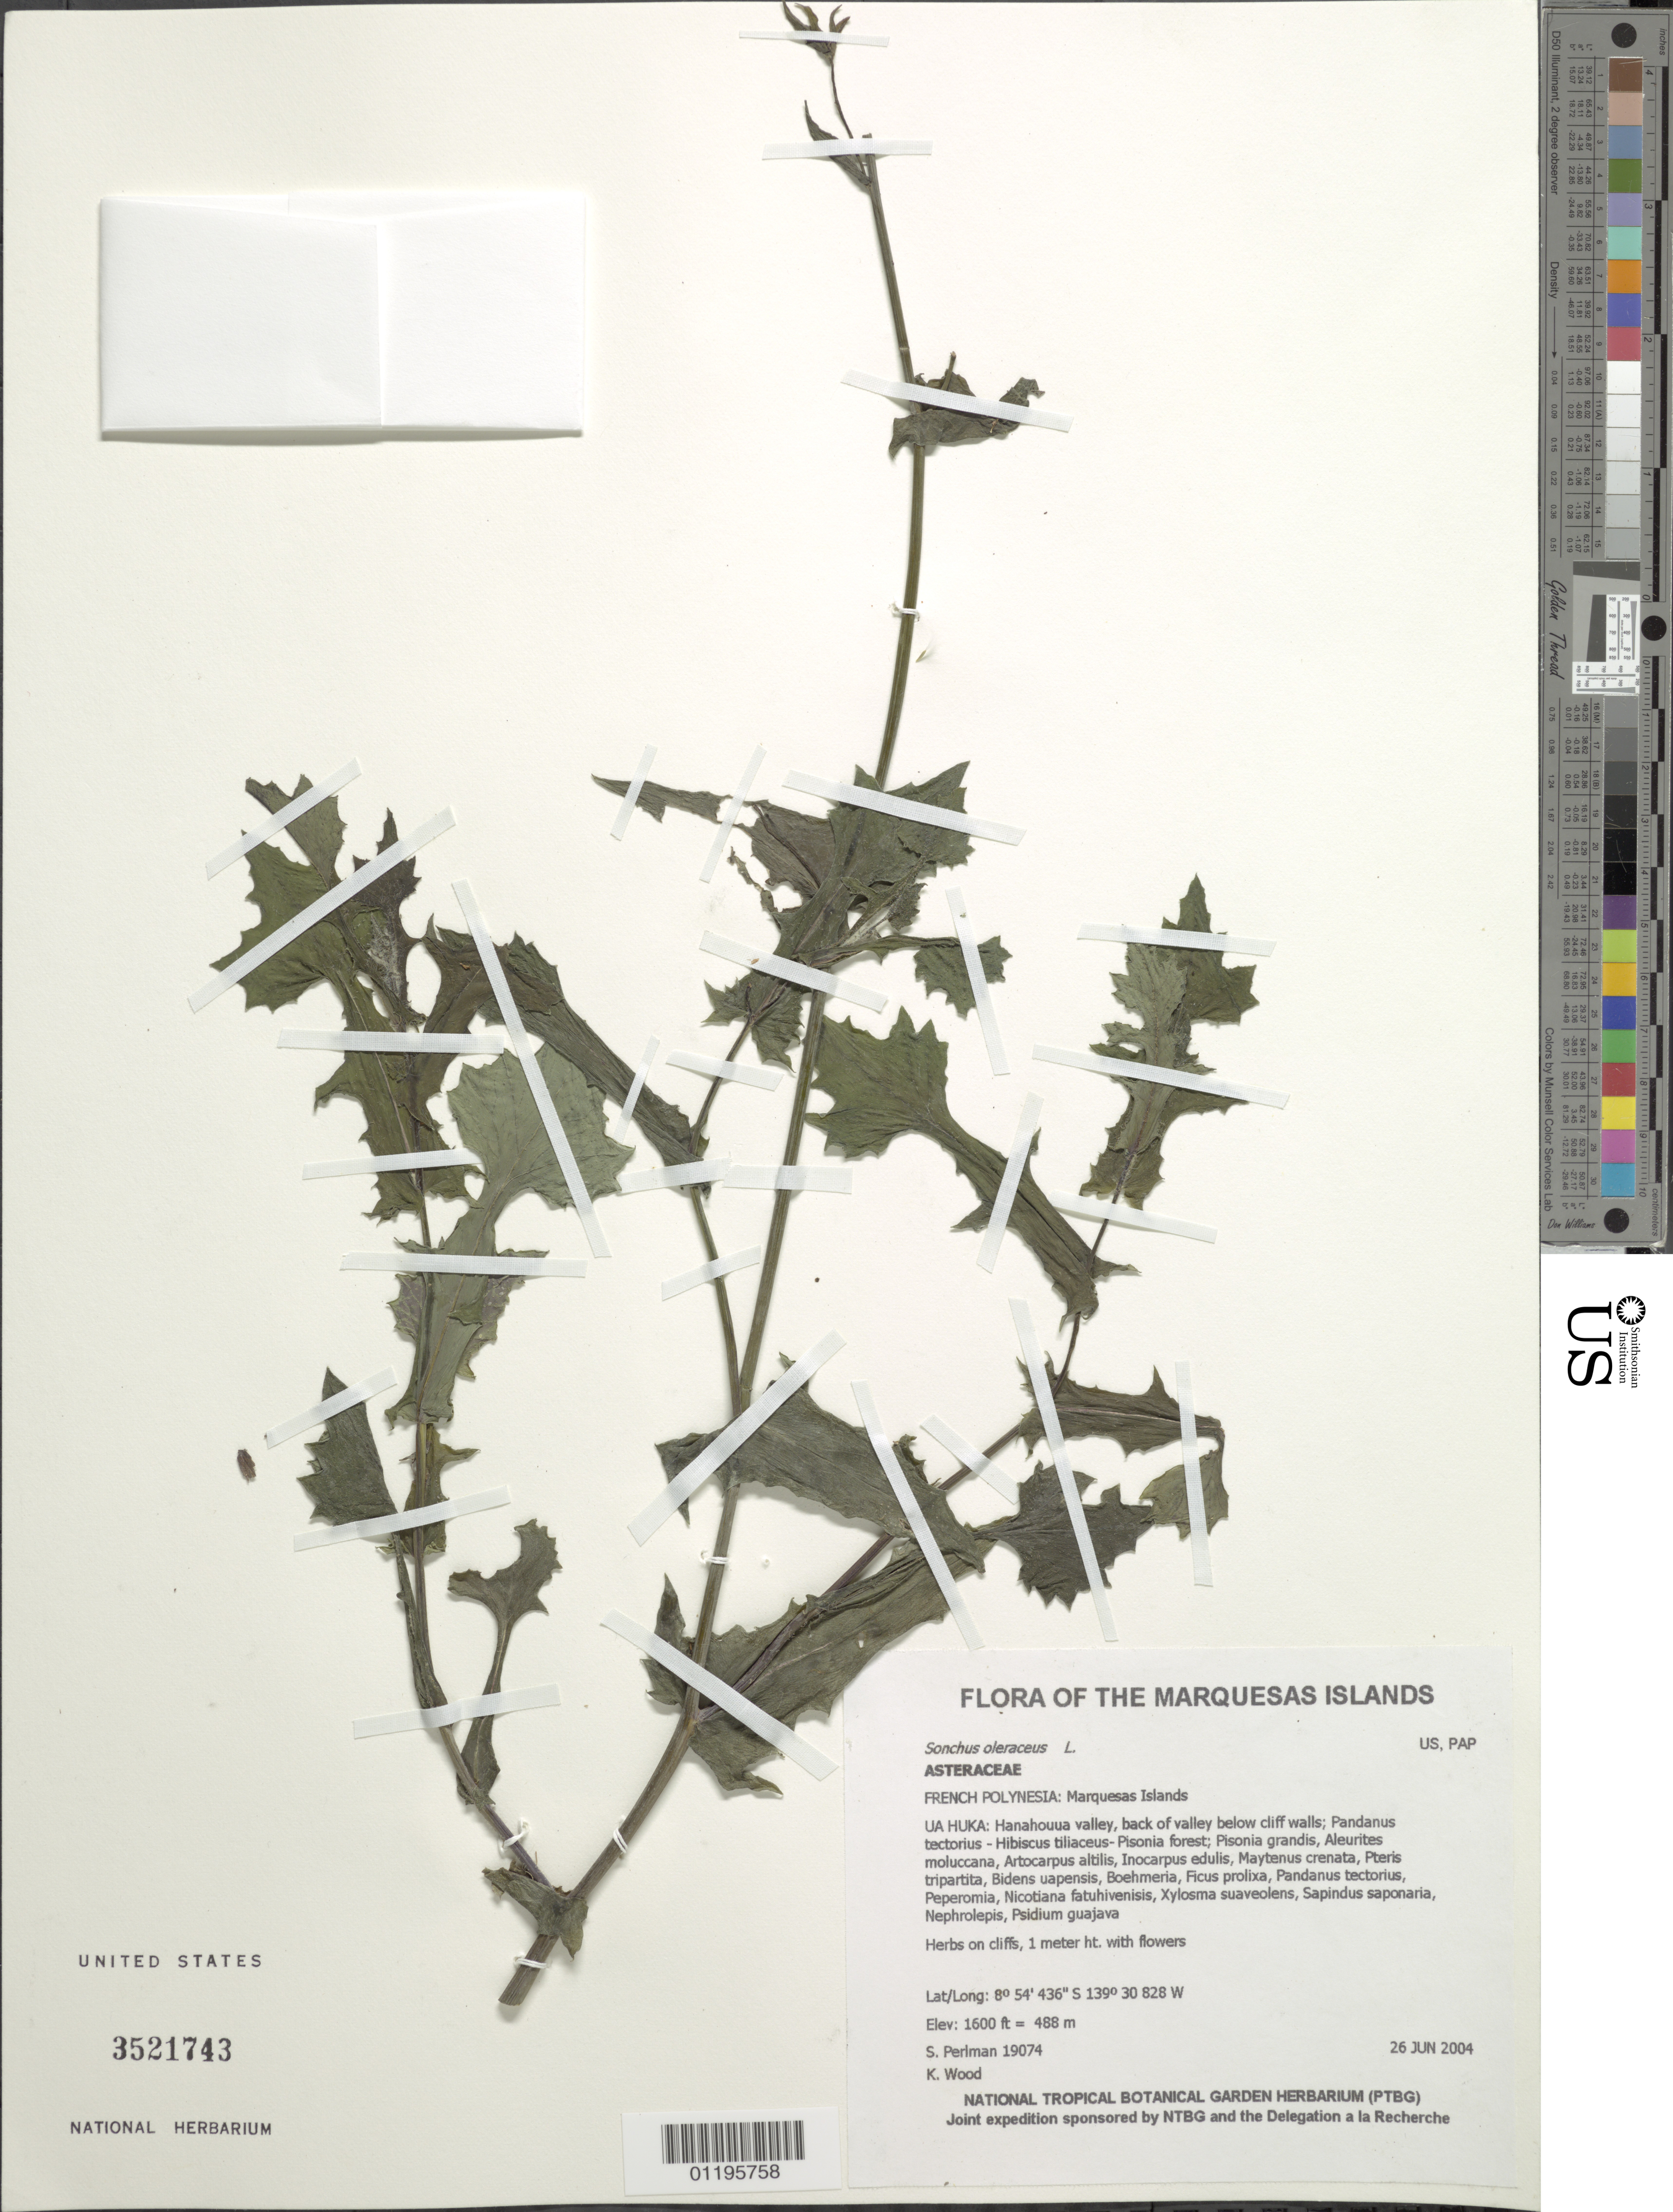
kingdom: Plantae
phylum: Tracheophyta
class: Magnoliopsida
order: Asterales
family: Asteraceae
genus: Sonchus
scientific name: Sonchus oleraceus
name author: L.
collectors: S. P. Perlman & K. R. Wood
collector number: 19074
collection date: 2004-06-26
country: French Polynesia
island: Ua Huka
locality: Hanahouua valley, back of valley below cliff walls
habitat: Pandanus tectorius - Hibiscus tiliaceus- Pisonia forest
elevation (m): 488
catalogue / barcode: US 3521743